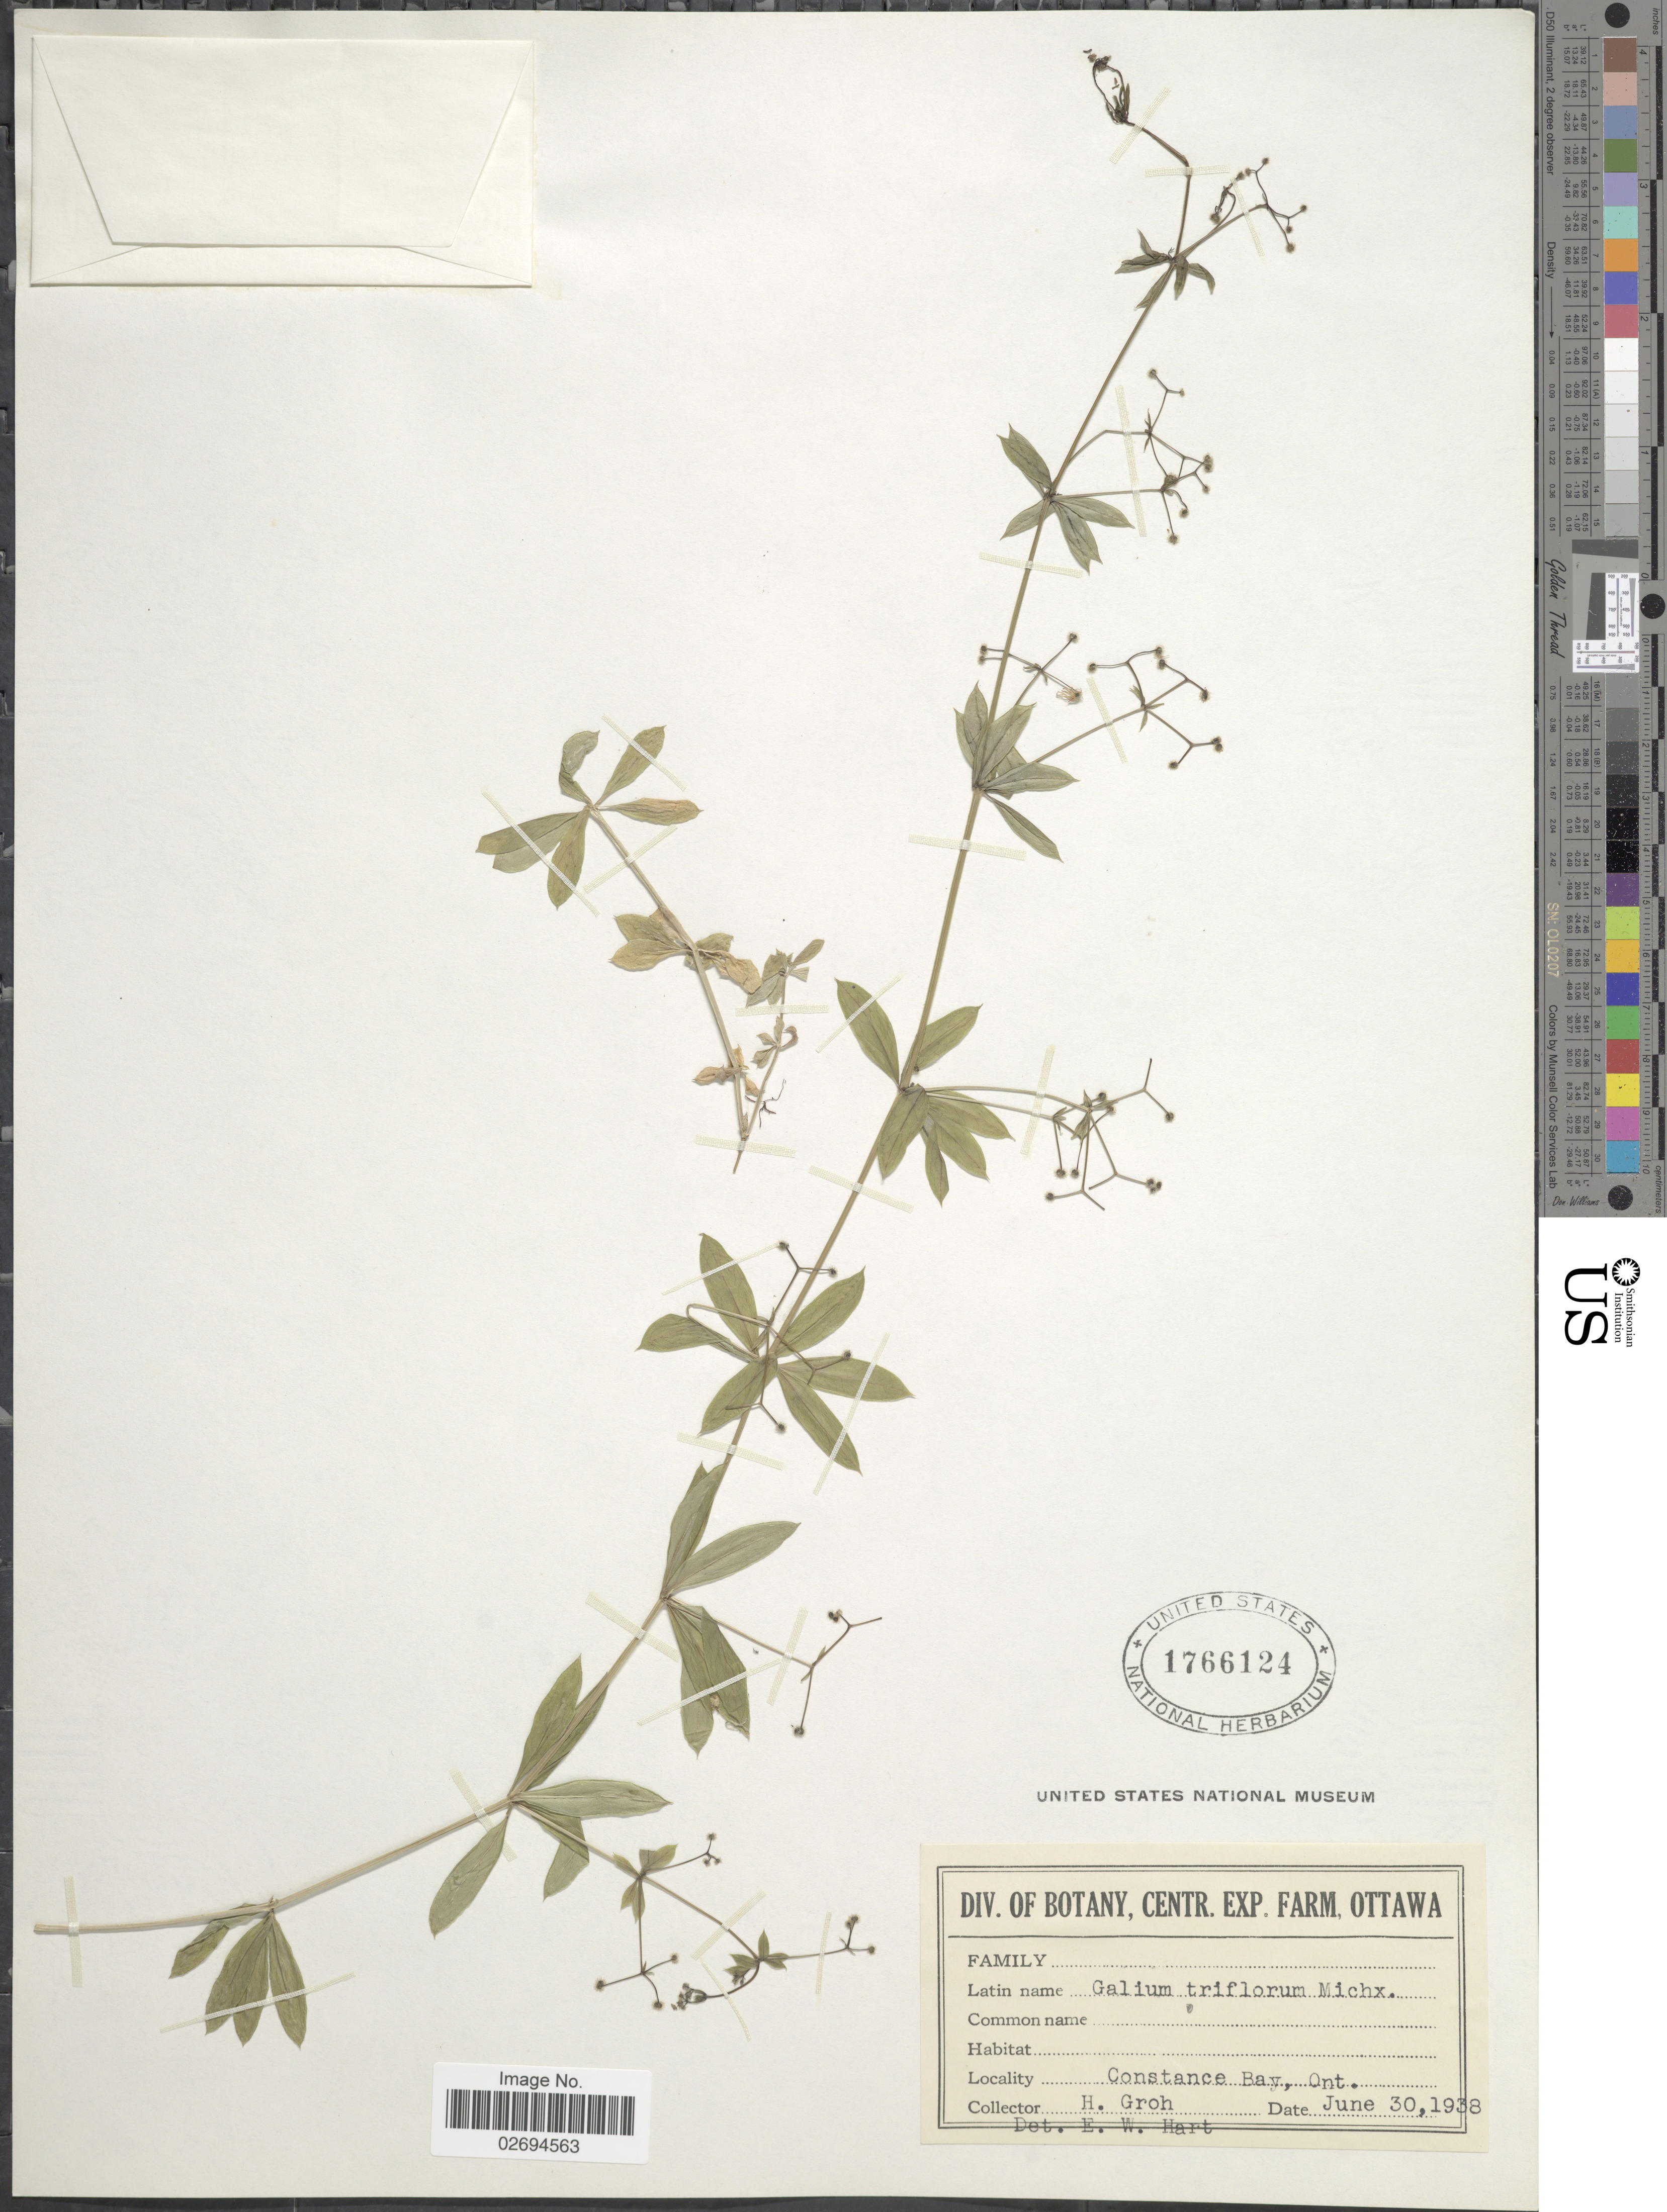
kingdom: Plantae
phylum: Tracheophyta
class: Magnoliopsida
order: Gentianales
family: Rubiaceae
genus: Galium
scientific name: Galium triflorum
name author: Michx.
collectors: H. Groh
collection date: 1938-06-30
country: Canada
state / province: Ontario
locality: Constance Bay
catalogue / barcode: US 1766124